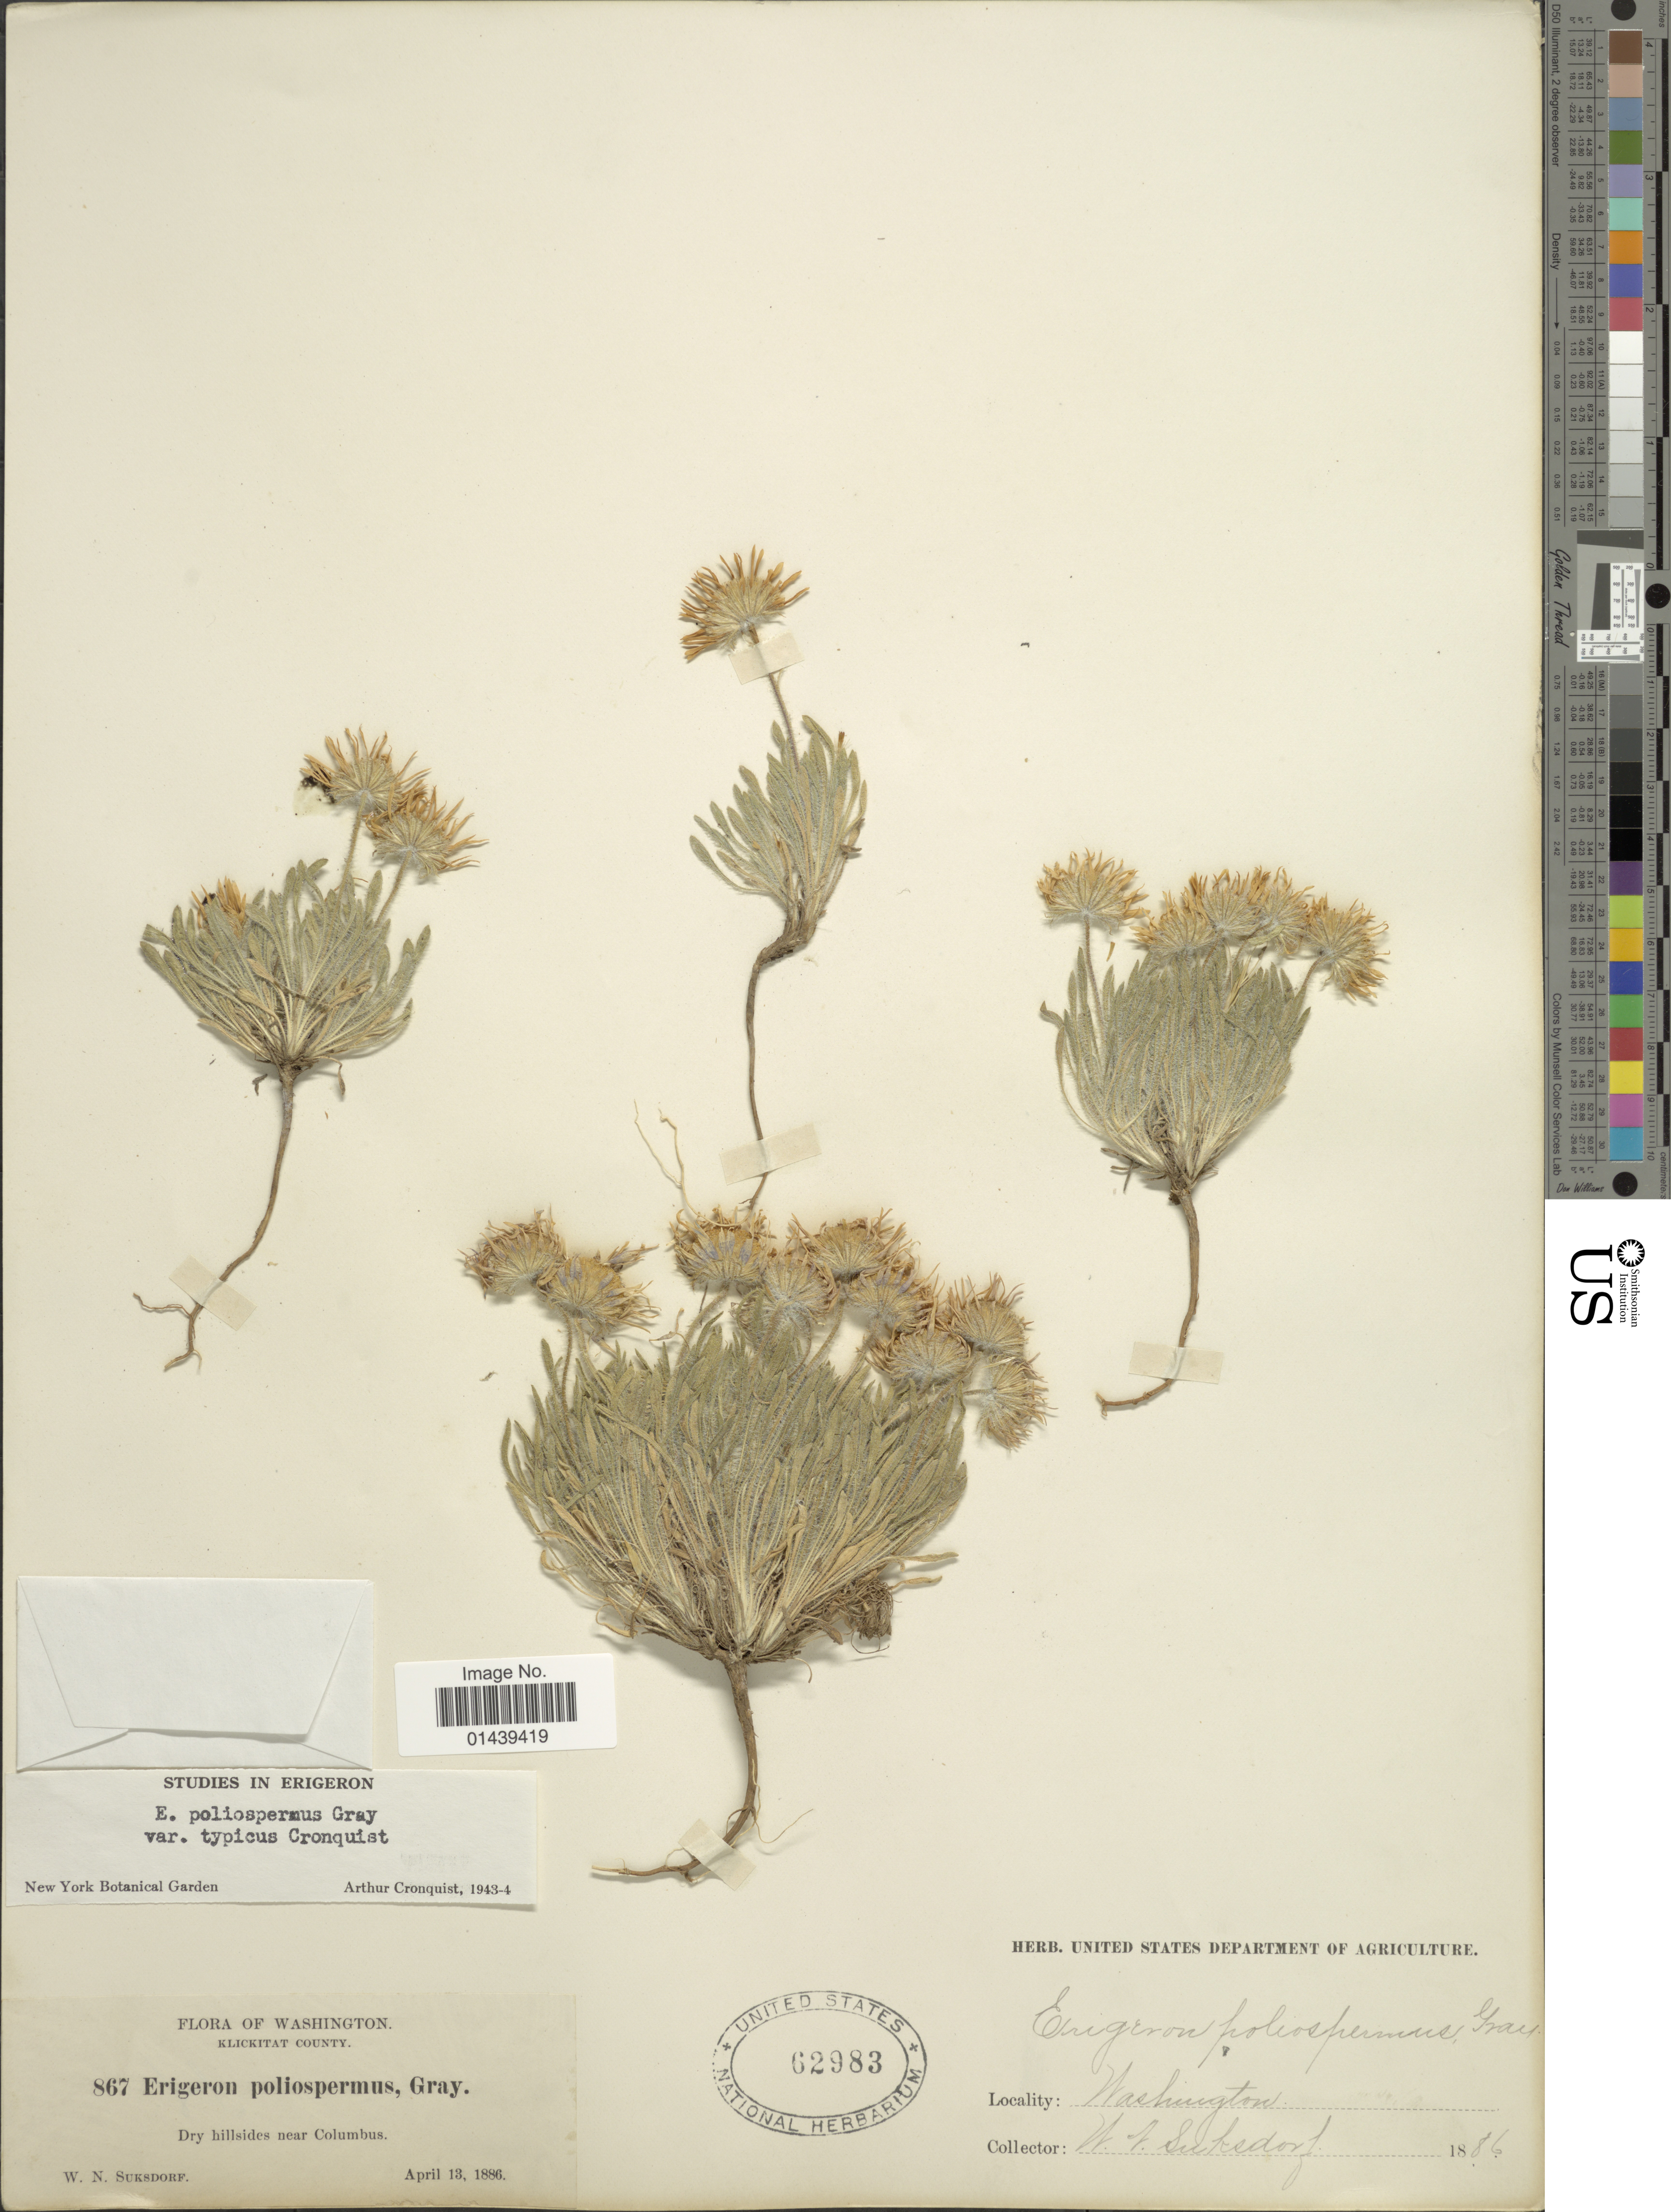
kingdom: Plantae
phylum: Tracheophyta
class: Magnoliopsida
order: Asterales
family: Asteraceae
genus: Erigeron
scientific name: Erigeron poliospermus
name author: A. Gray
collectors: W. N. Suksdorf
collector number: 867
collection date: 1886-04-13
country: United States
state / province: Washington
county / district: Klickitat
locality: Klickitat County. near Columbus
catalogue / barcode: US 62983